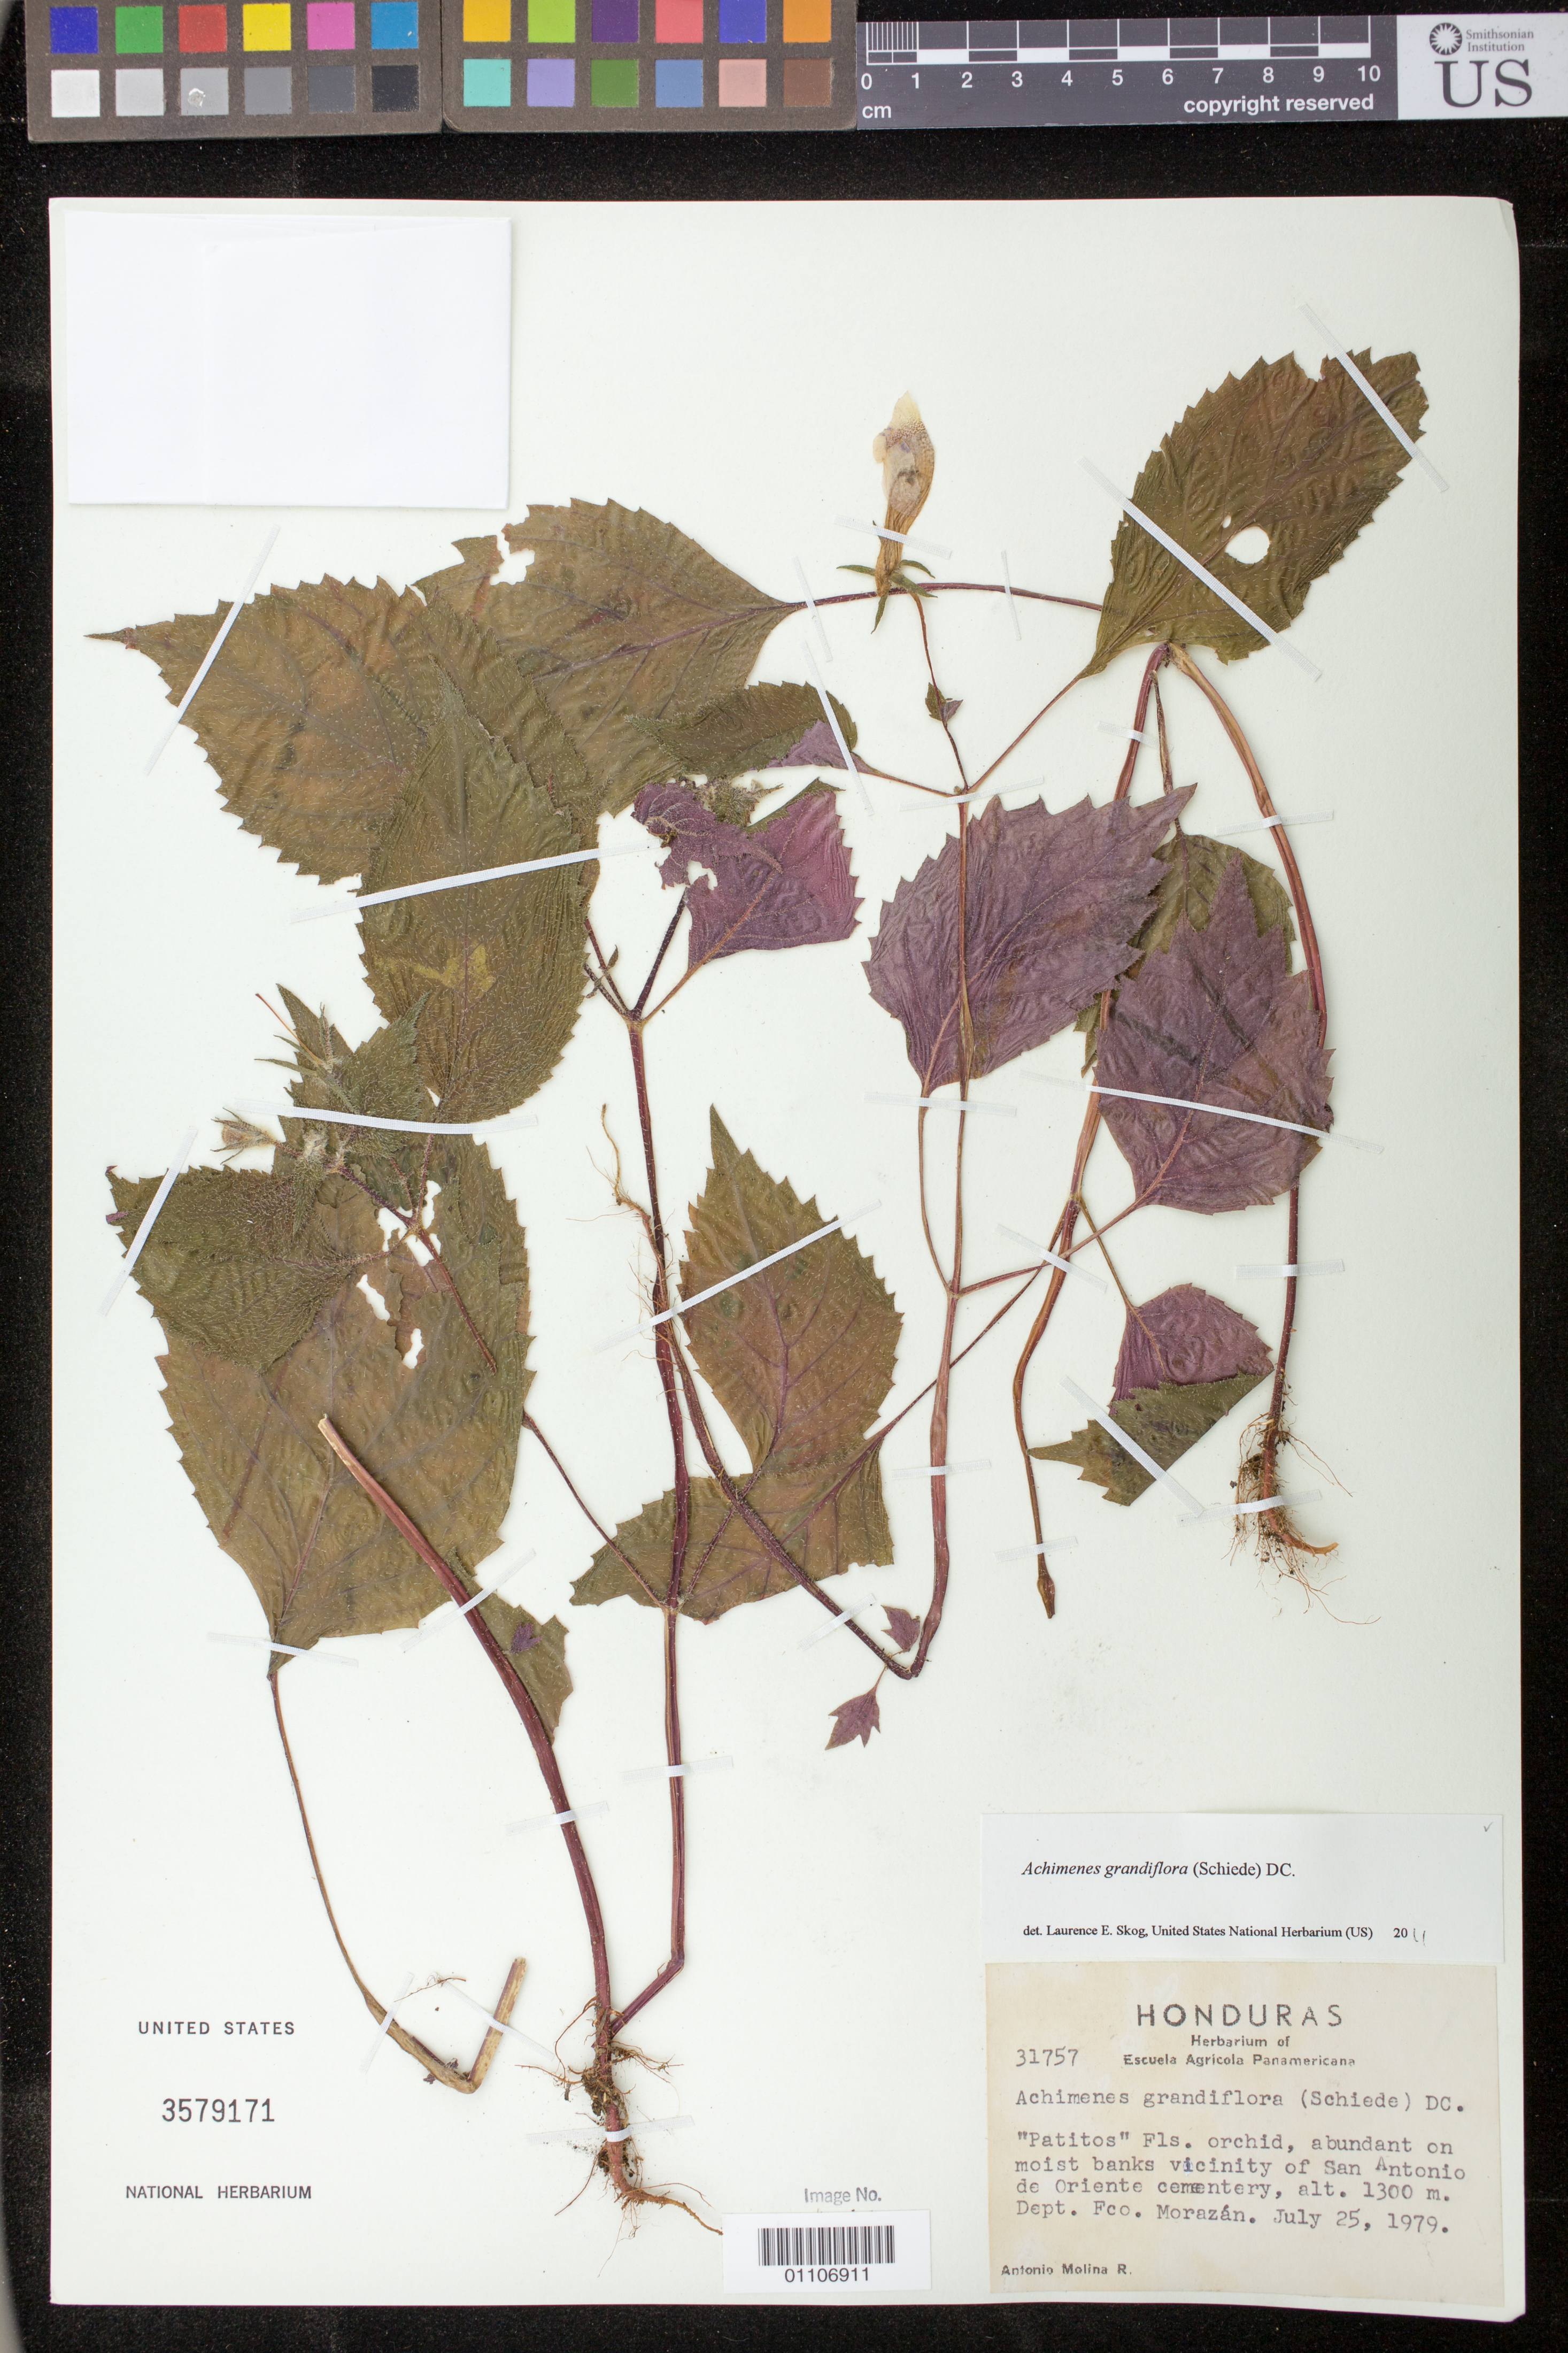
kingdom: Plantae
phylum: Tracheophyta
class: Magnoliopsida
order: Lamiales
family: Gesneriaceae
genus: Achimenes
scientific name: Achimenes grandiflora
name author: (Schiede) DC.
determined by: Skog, Laurence E.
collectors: A. Molina R.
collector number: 31757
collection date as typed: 25 Jul 1979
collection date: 1979-07-25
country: Honduras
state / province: Fco. Morazán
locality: Vicinity of San Antonio de Oriente cemetery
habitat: Abundant on moist banks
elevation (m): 1300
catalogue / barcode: US 3579171